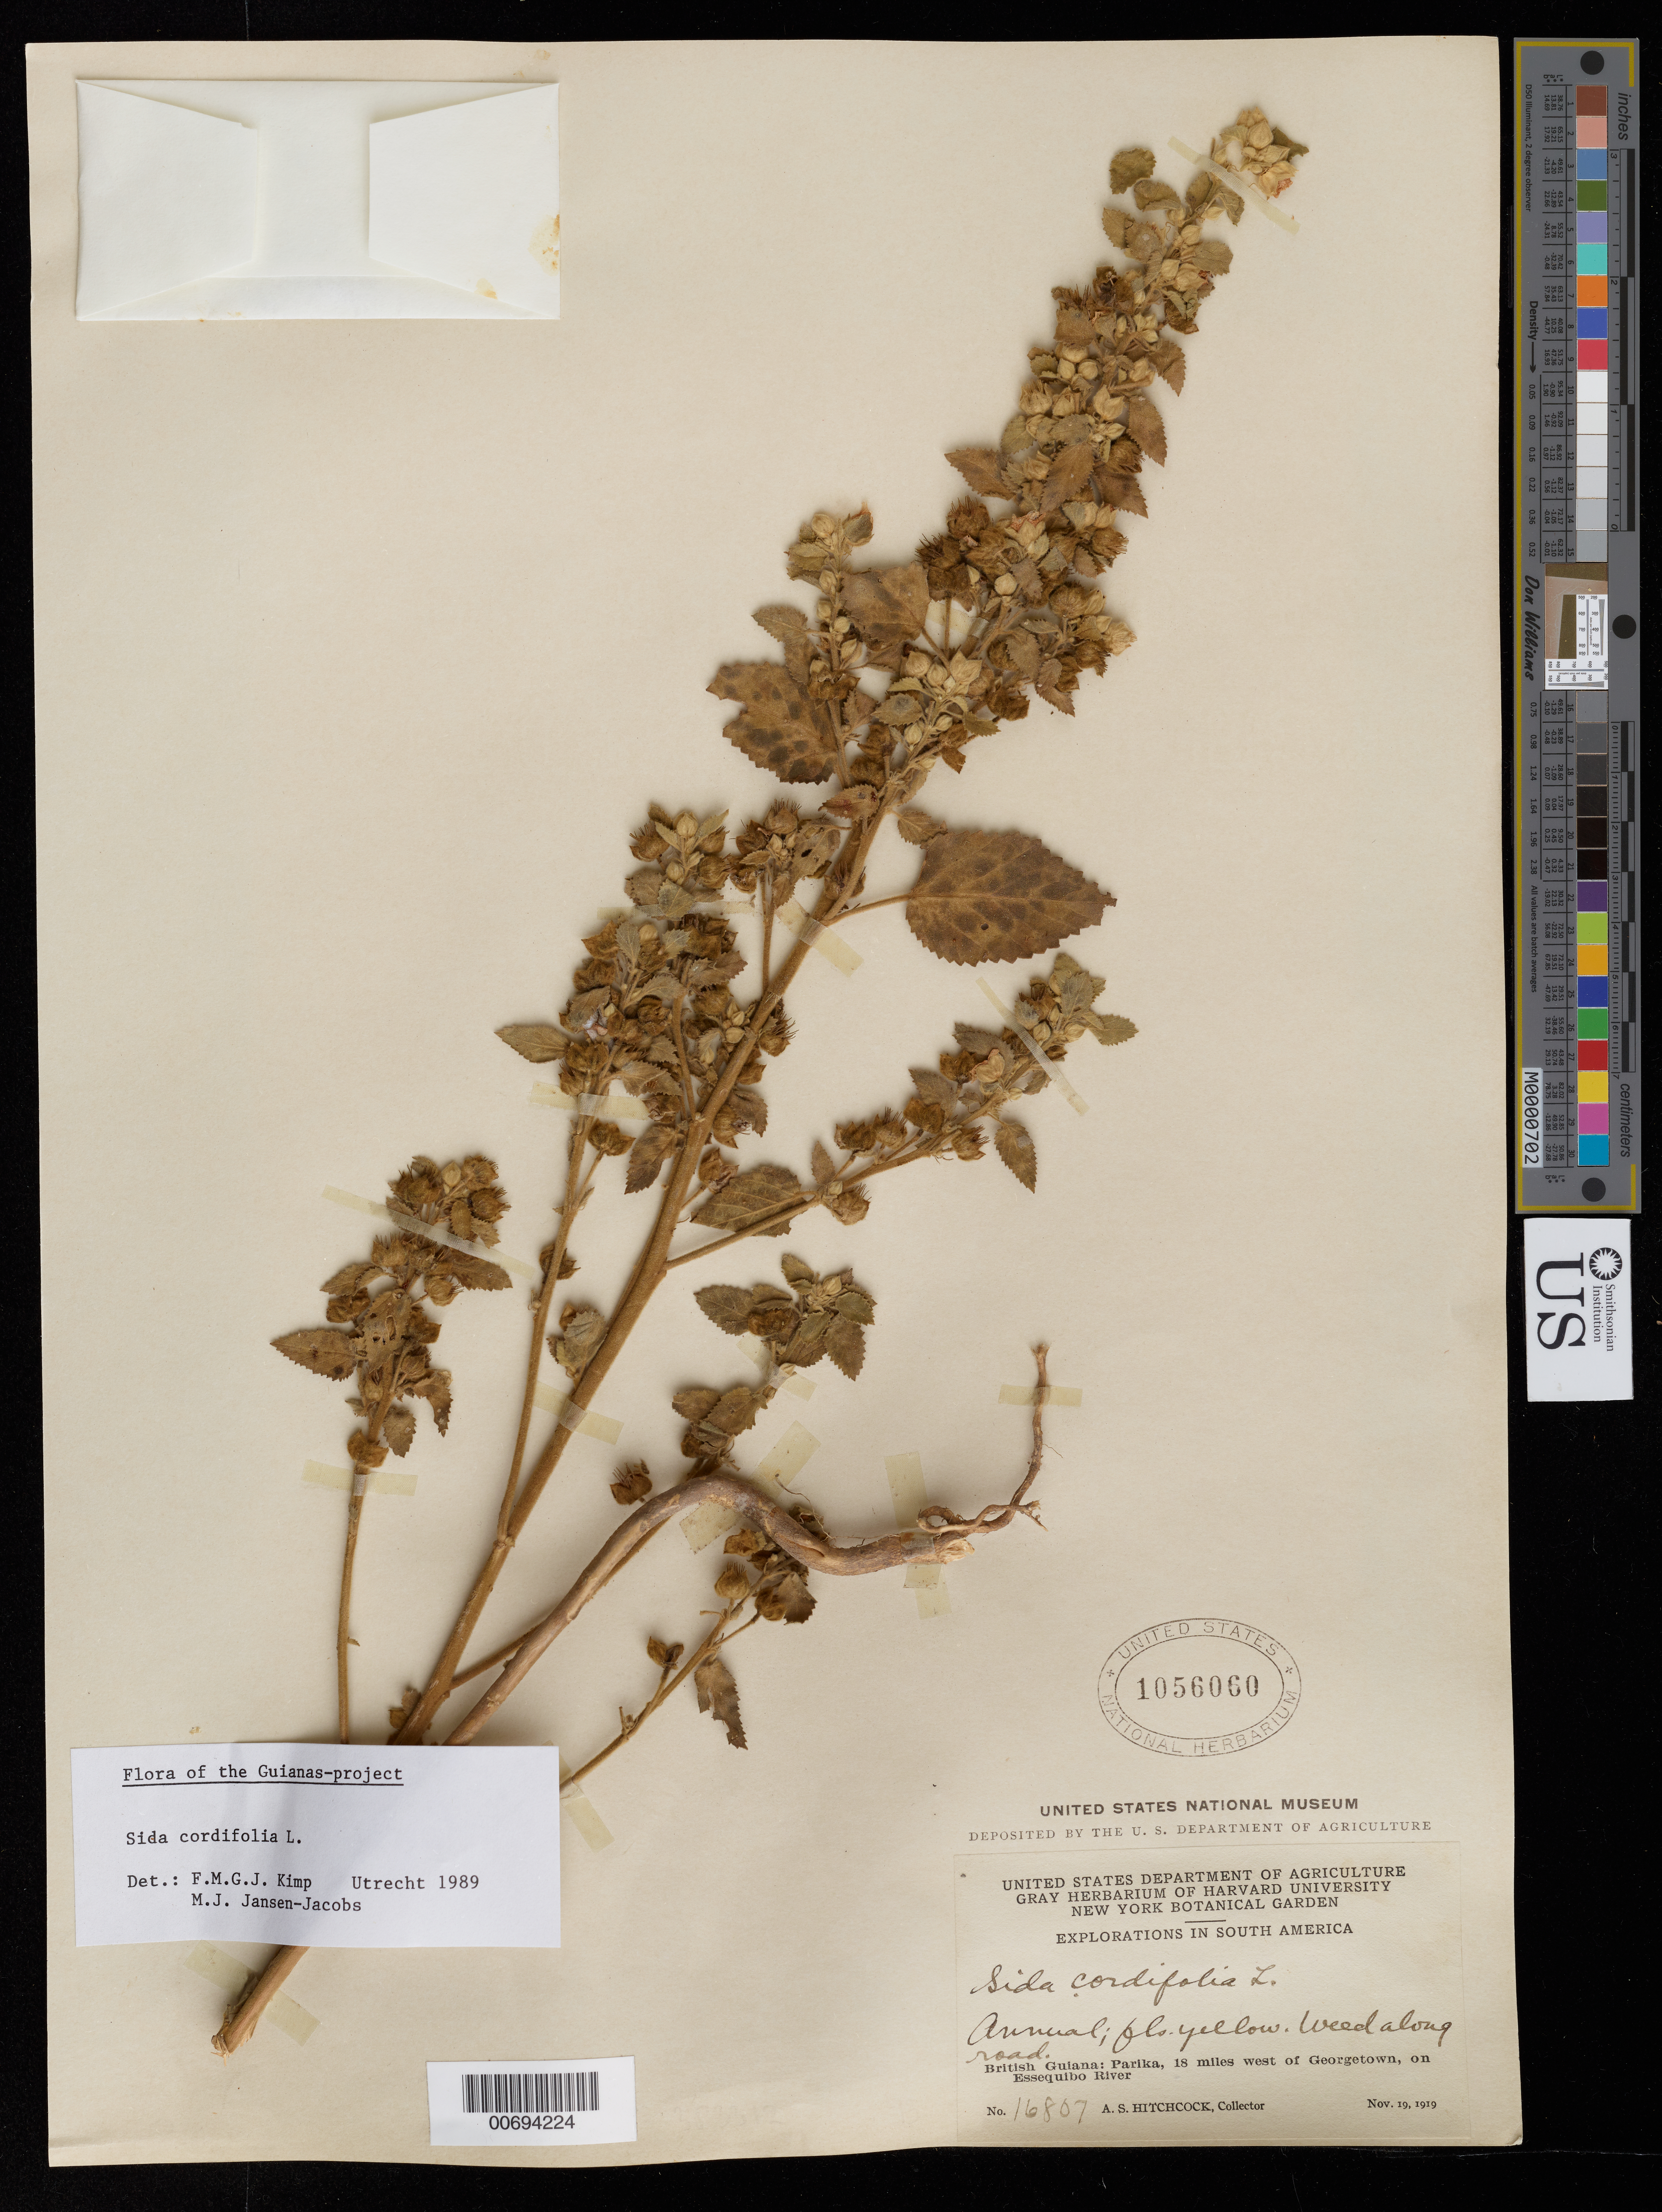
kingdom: Plantae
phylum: Tracheophyta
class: Magnoliopsida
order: Malvales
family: Malvaceae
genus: Sida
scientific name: Sida cordifolia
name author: L.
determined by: Kimp, F. M.; Jansen-Jacobs, M. J.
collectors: A. S. Hitchcock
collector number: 16807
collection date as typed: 19-Nov-19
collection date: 1919-11-19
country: Guyana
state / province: Essequibo Isl-W. Demerara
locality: Parika, 18 mi. W of Georgetown, on Essequibo R.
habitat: Weed along road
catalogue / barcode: US 1056060